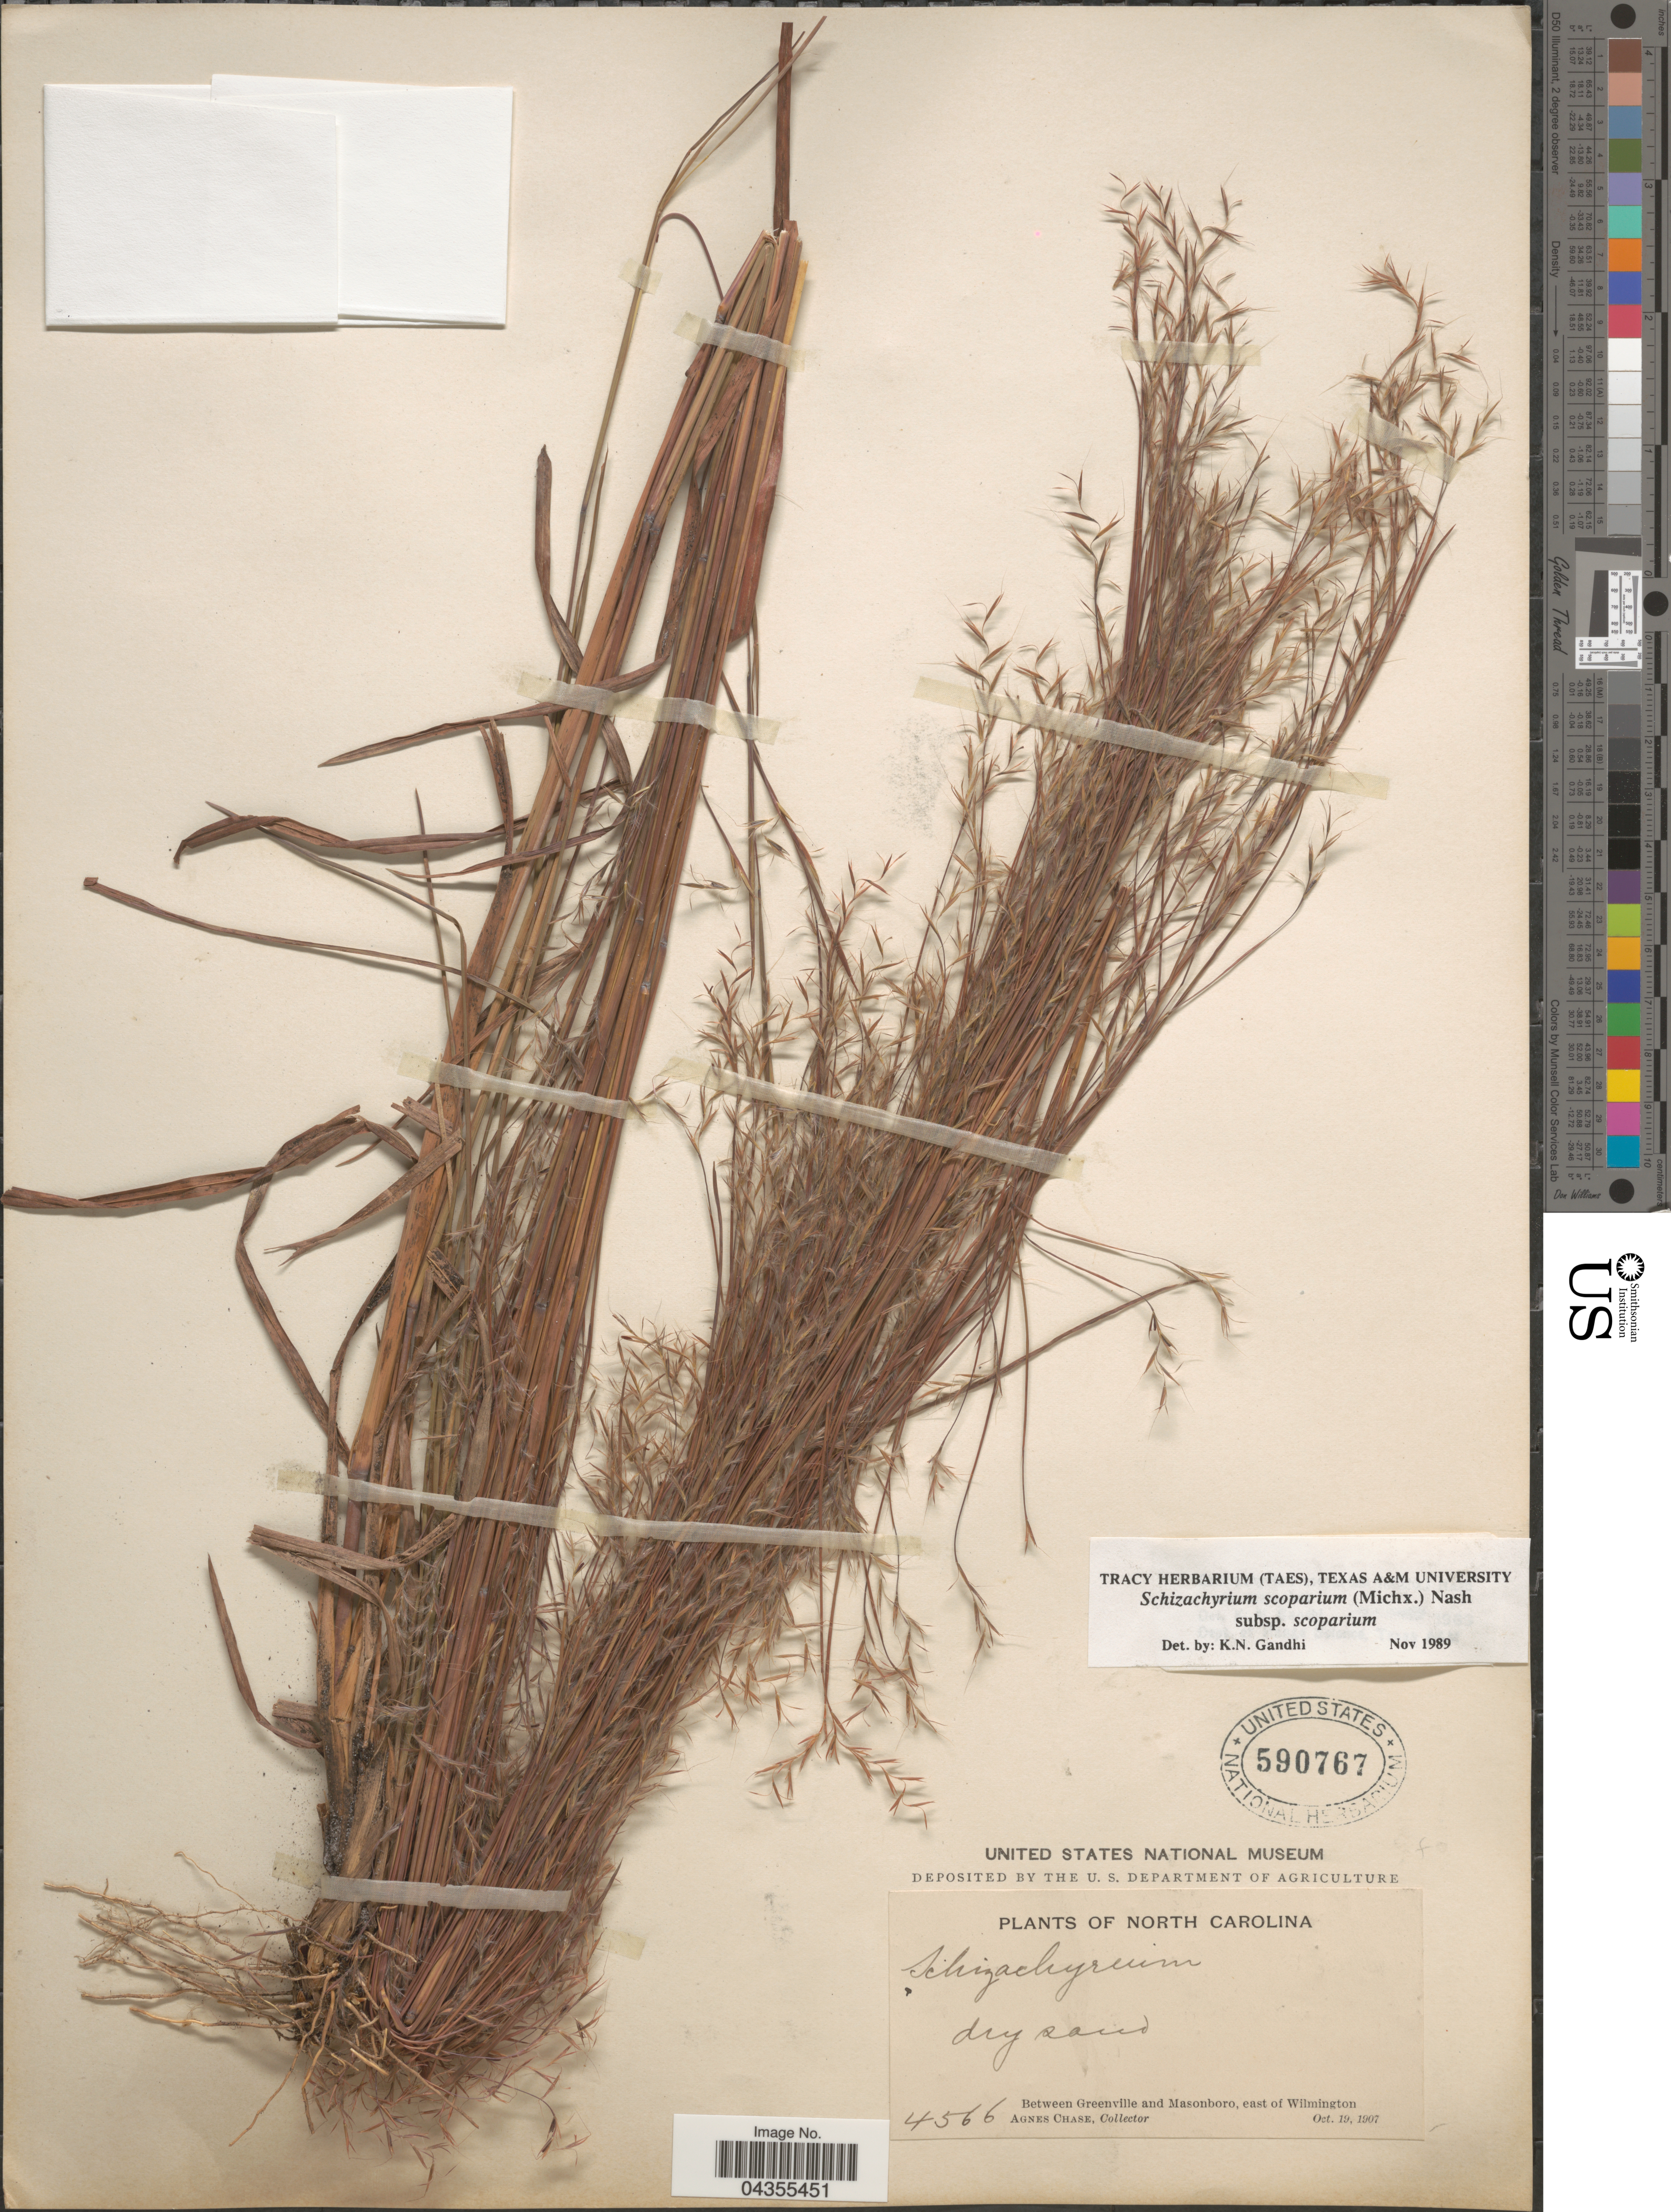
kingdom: Plantae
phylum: Tracheophyta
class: Liliopsida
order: Poales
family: Poaceae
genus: Schizachyrium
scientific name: Schizachyrium scoparium var. scoparium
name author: (Michx.) Nash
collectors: A. Chase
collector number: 4566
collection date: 1907-10-19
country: United States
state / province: North Carolina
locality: Between Greenville and Masonboro, east of Wilmington.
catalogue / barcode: US 590767